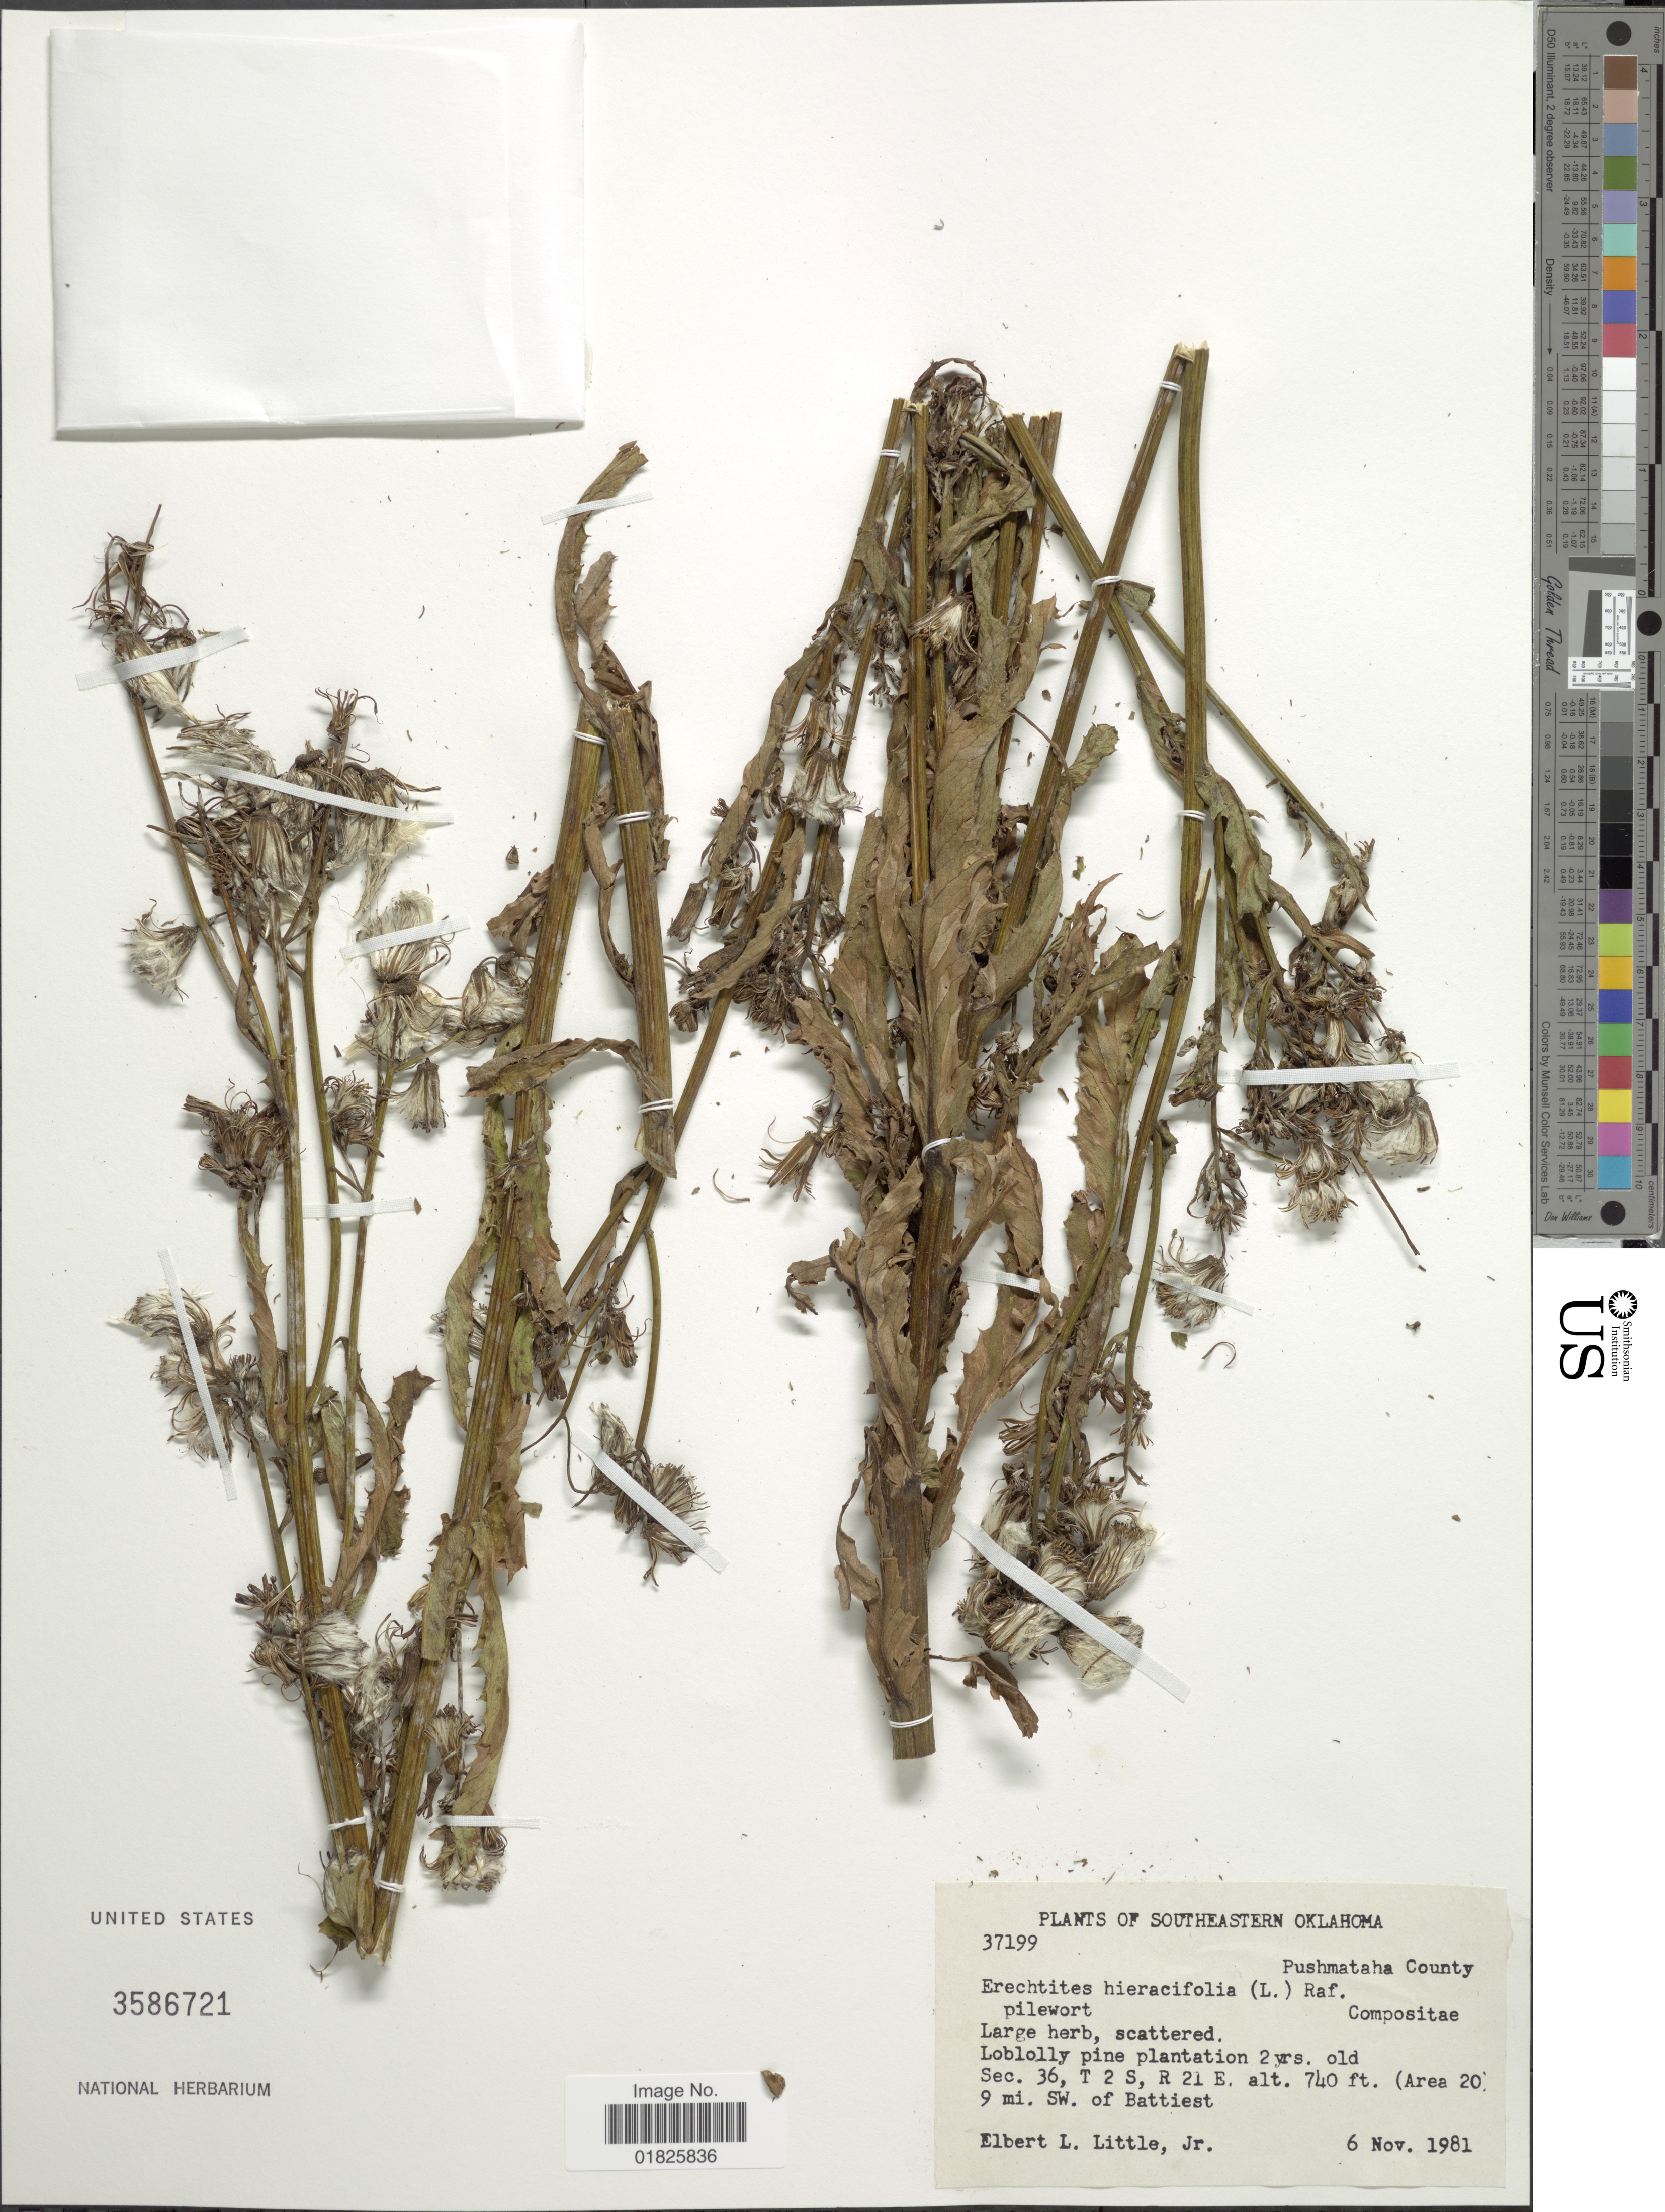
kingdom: Plantae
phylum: Tracheophyta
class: Magnoliopsida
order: Asterales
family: Asteraceae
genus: Erechtites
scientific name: Erechtites hieraciifolius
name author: (L.) Raf. ex DC.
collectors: E. L. Little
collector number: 37199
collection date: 1981-11-06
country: United States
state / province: Oklahoma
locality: Southeastern Oklahoma, Pushmataha County, Sec. 36, T2S, R21E (Area 2), 9 mi SE of Battiest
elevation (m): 226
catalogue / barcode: US 3586721